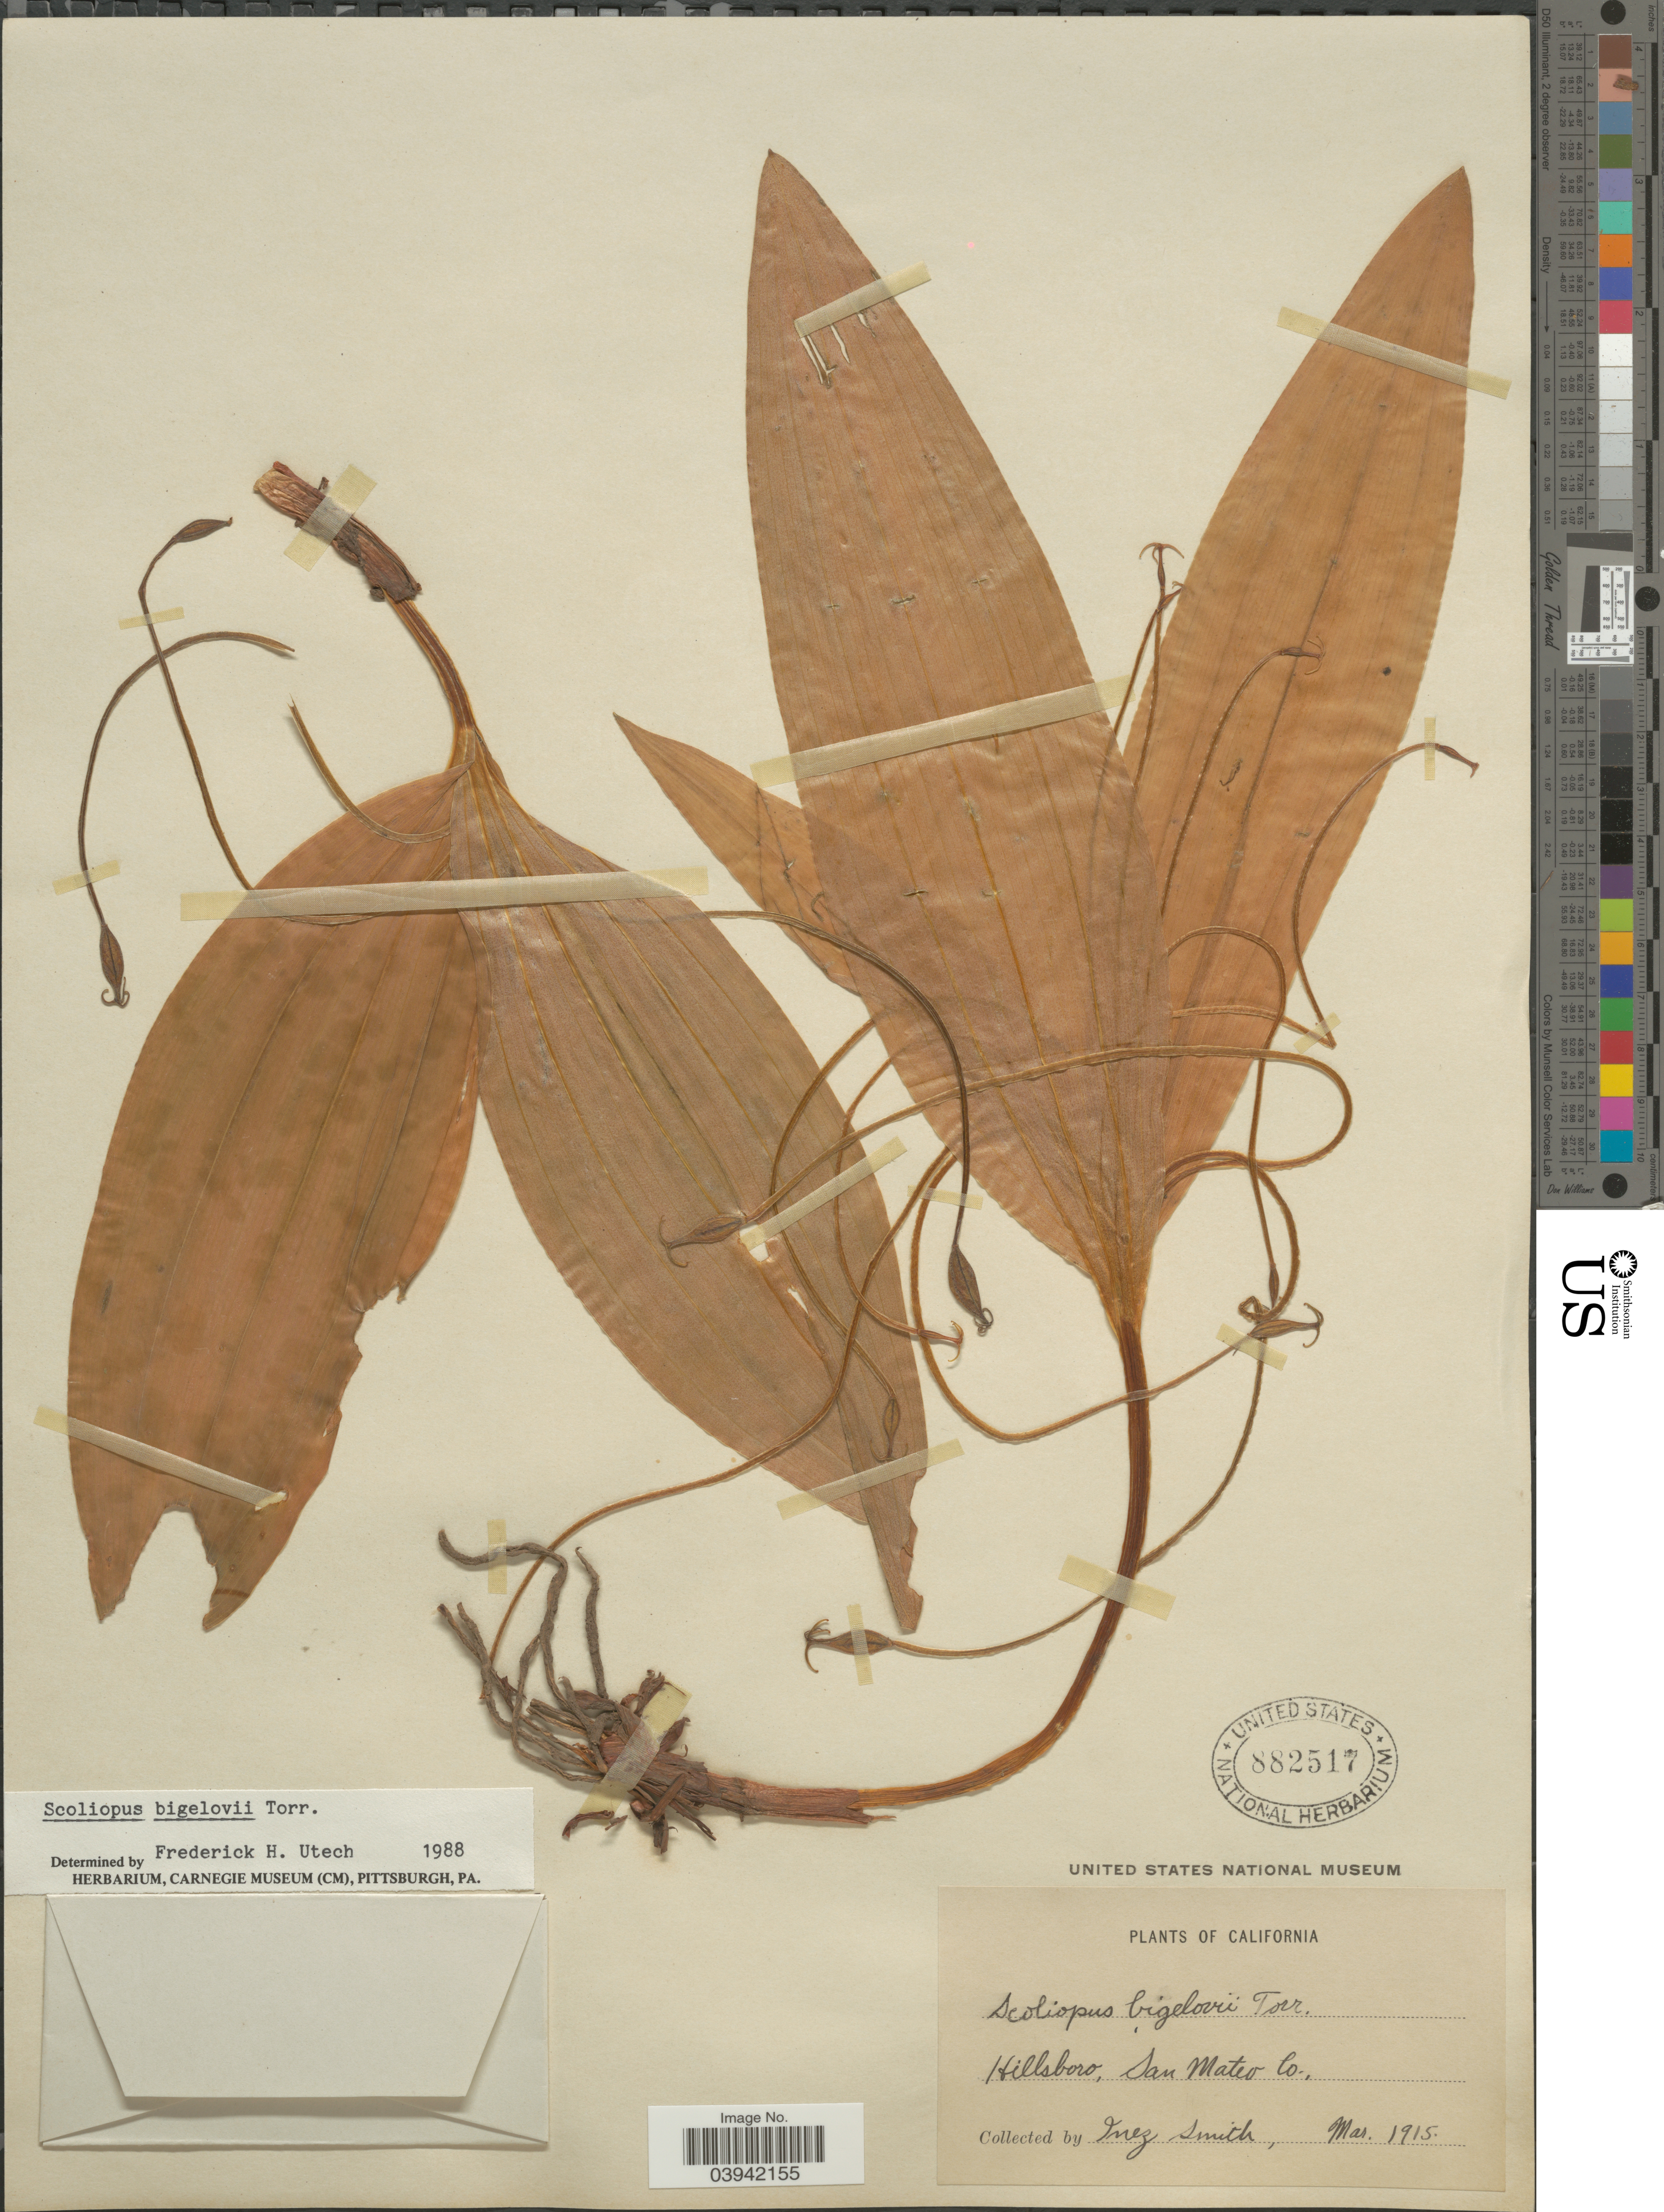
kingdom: Plantae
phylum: Tracheophyta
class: Liliopsida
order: Liliales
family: Liliaceae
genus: Scoliopus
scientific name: Scoliopus bigelovii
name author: Torr.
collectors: I. Smith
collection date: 1915-03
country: United States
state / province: California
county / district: San Mateo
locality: Hillsboro, San Mateo Co.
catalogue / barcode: US 882517